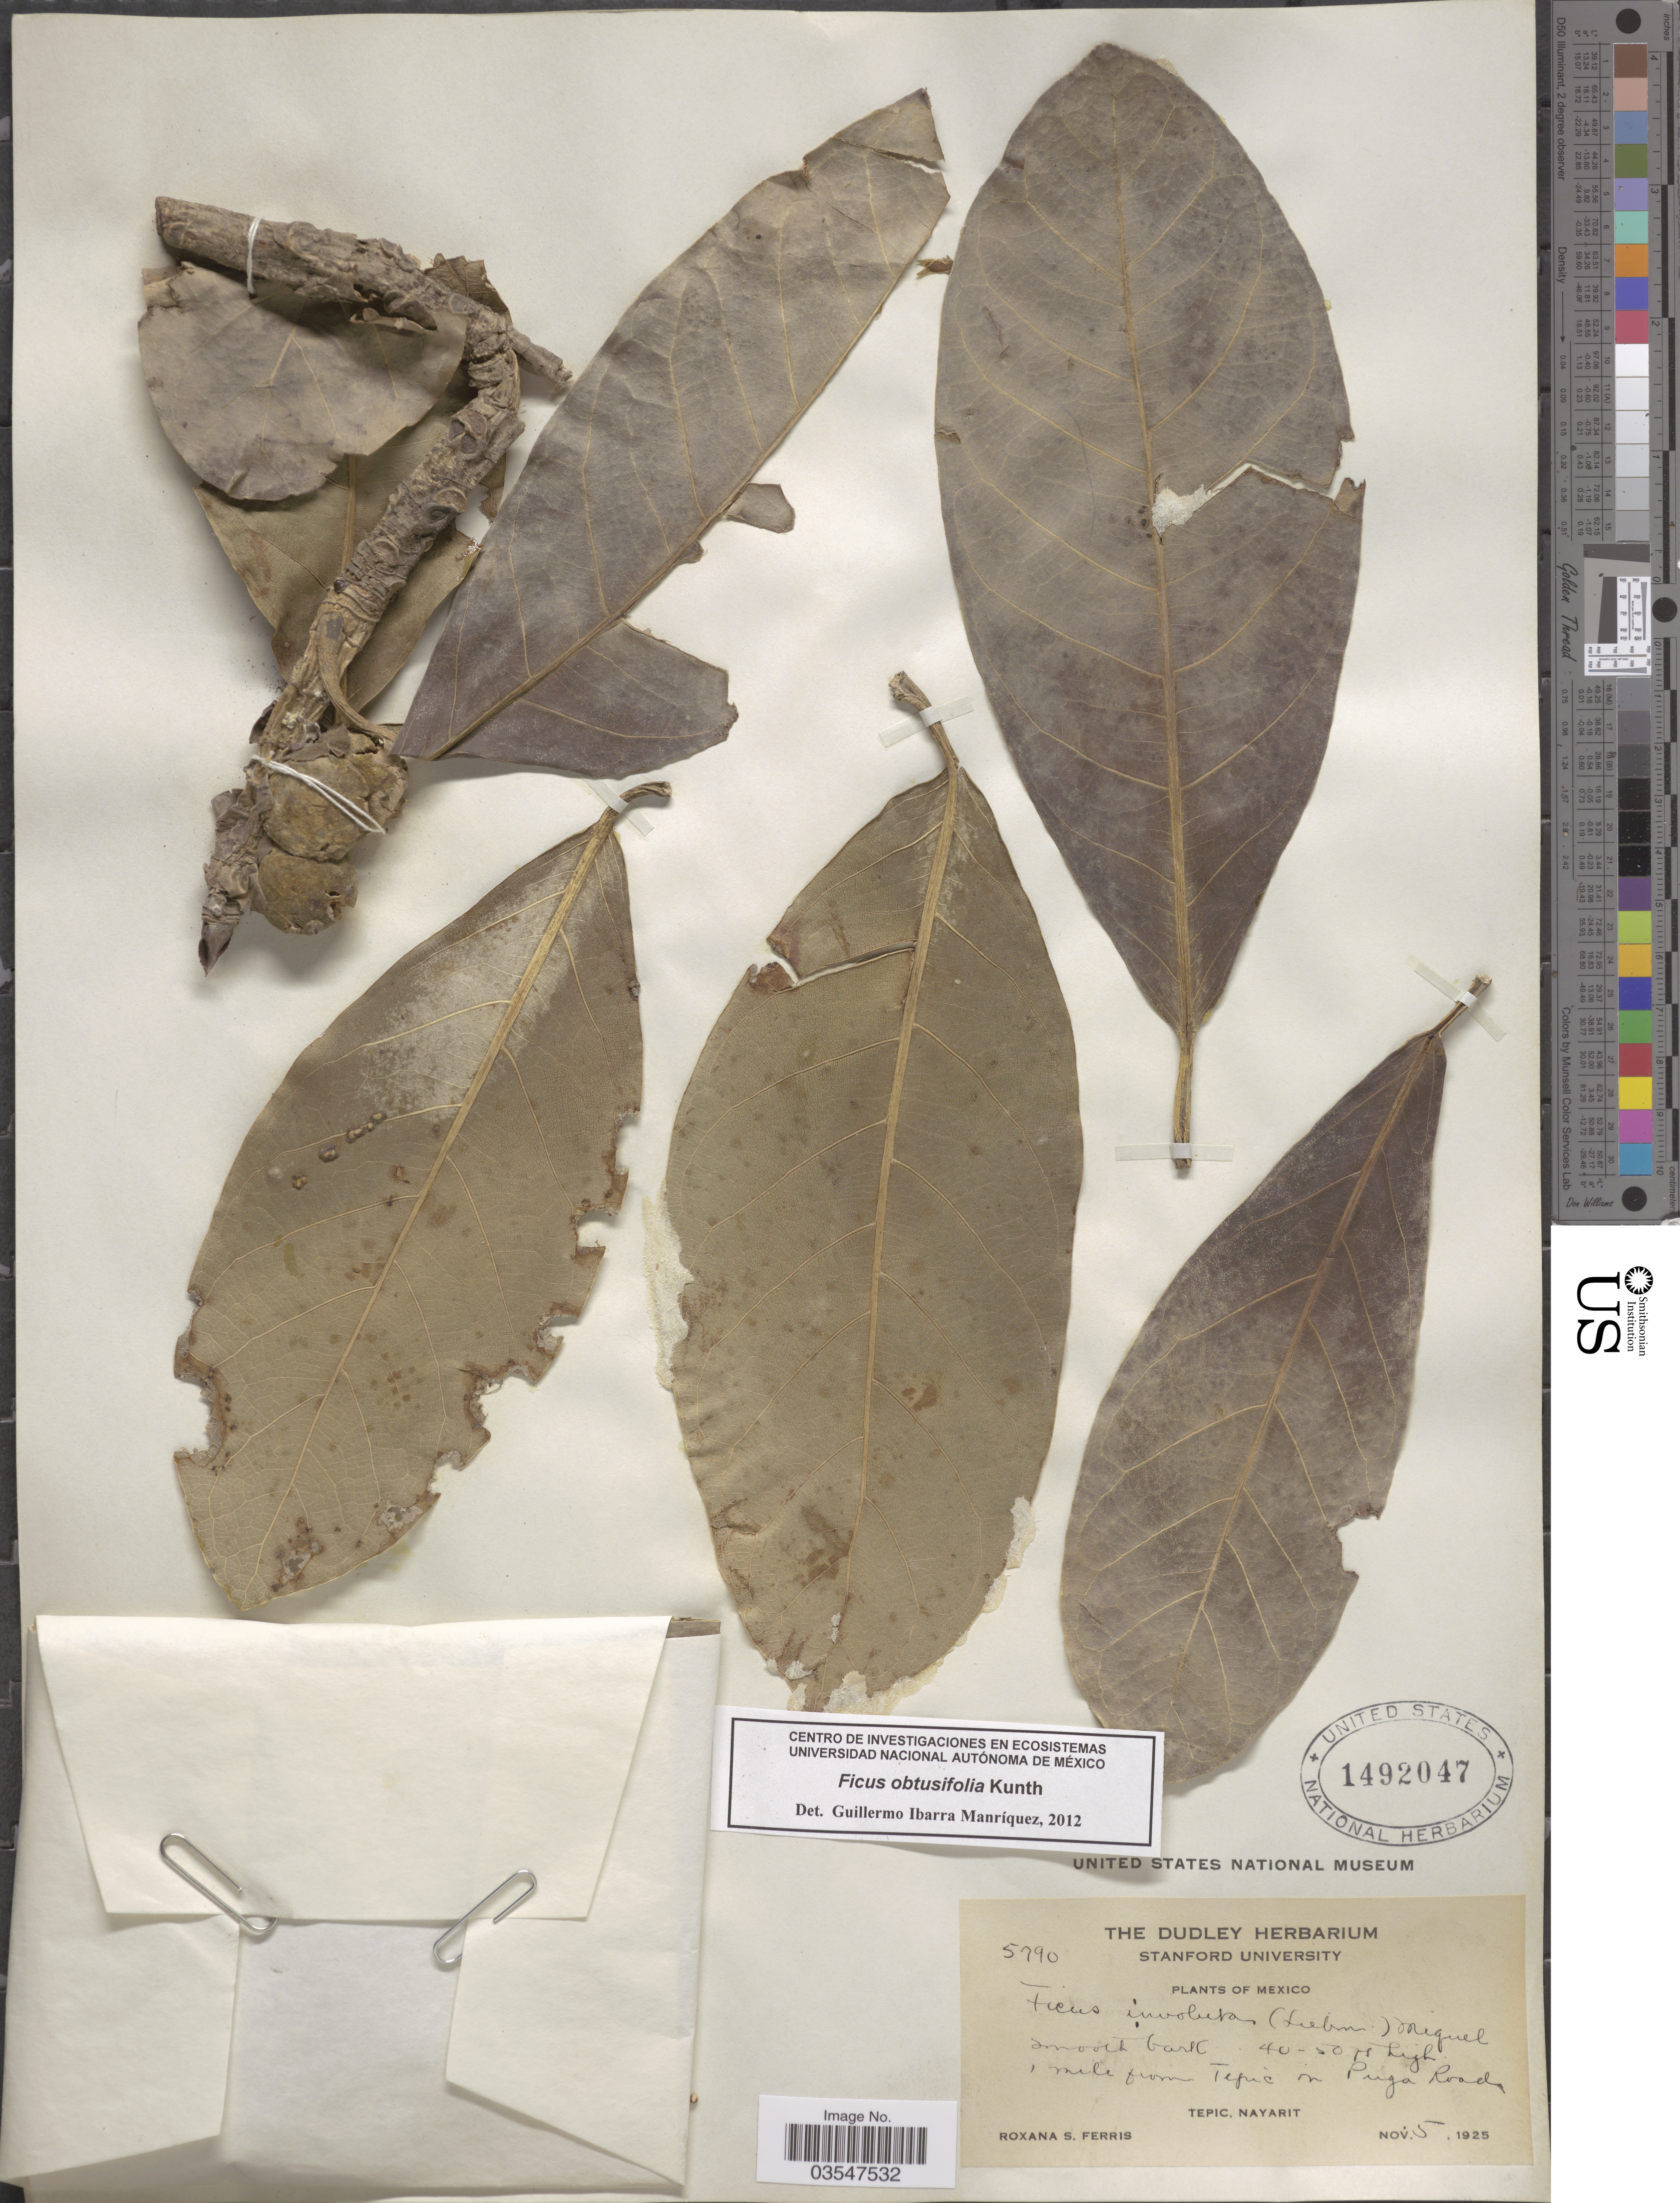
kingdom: Plantae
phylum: Tracheophyta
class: Magnoliopsida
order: Rosales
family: Moraceae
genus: Ficus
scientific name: Ficus obtusifolia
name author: Kunth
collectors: R. S. Ferris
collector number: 5790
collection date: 1925-11-05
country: Mexico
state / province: Nayarit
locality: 1 mile from Tepic in Puga Road. Tepic.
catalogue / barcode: US 1492047